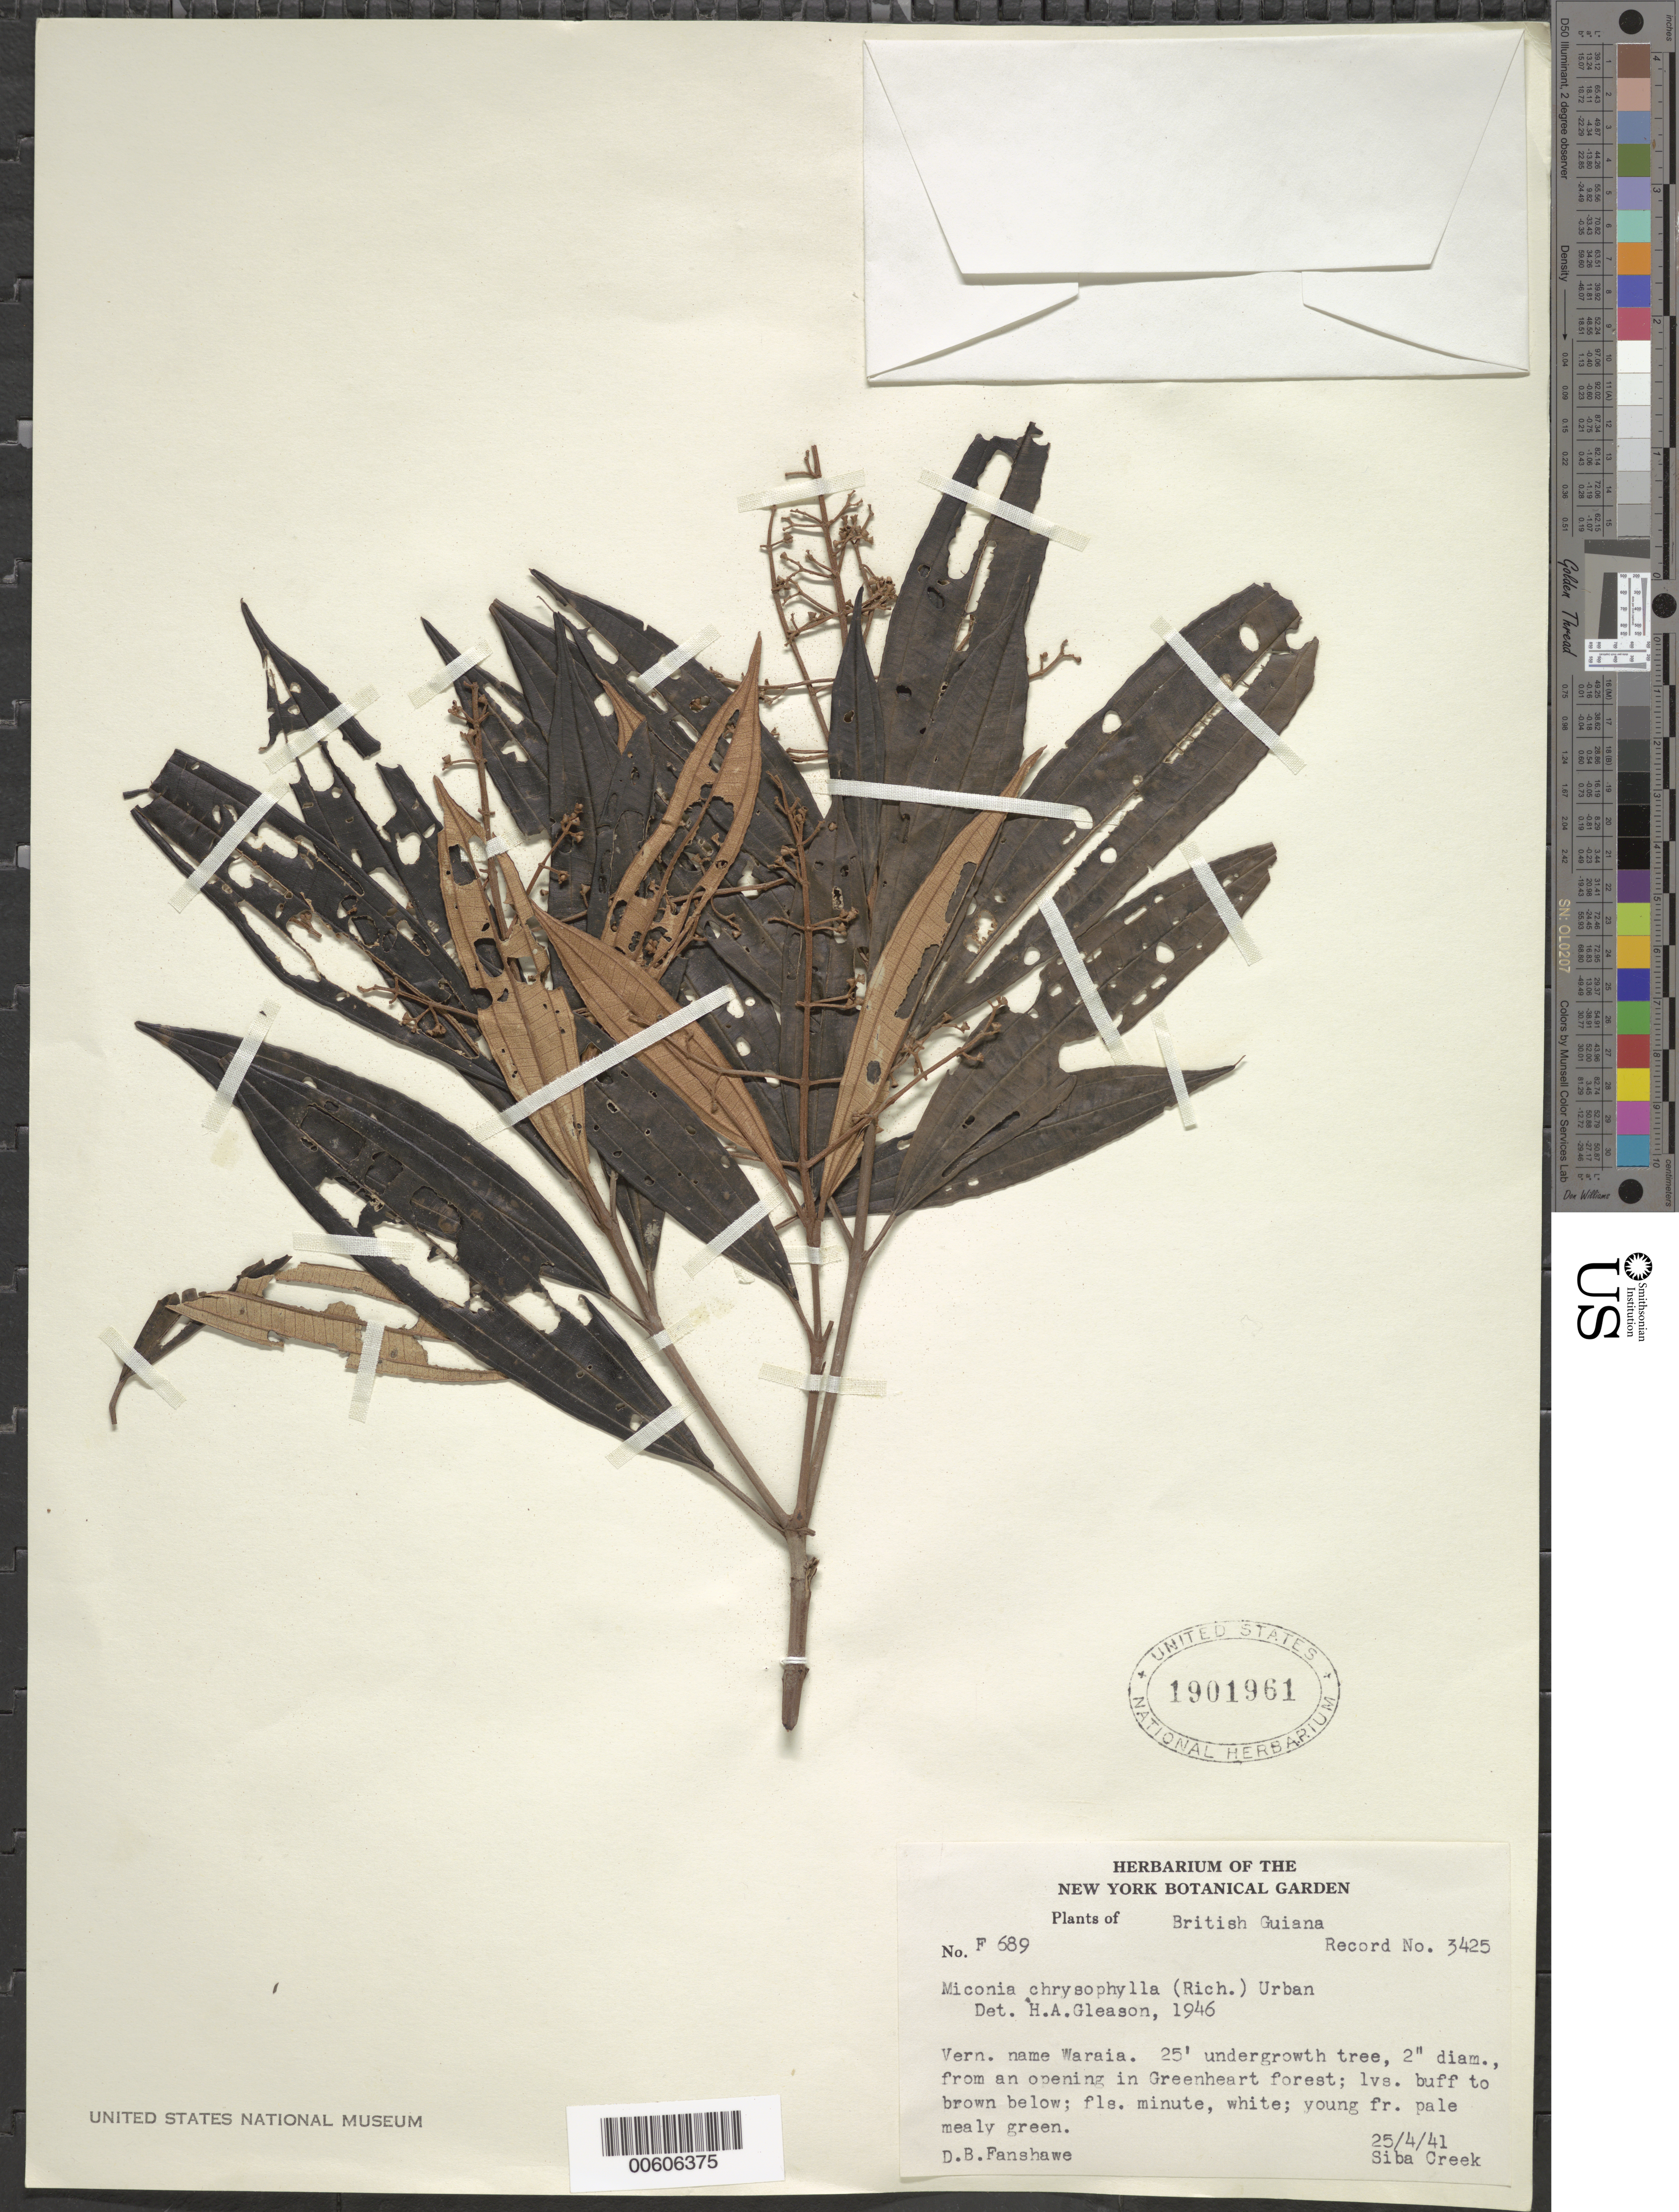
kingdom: Plantae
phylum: Tracheophyta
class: Magnoliopsida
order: Myrtales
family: Melastomataceae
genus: Miconia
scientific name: Miconia chrysophylla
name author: (Rich.) Urb.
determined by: Gleason, H. A.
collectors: D. B. Fanshawe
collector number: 3425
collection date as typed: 25-Apr-41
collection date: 1941-04-25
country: Guyana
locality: Essequibo R., Siba Creek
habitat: Opening in Greenheart forest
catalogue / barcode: US 1901961